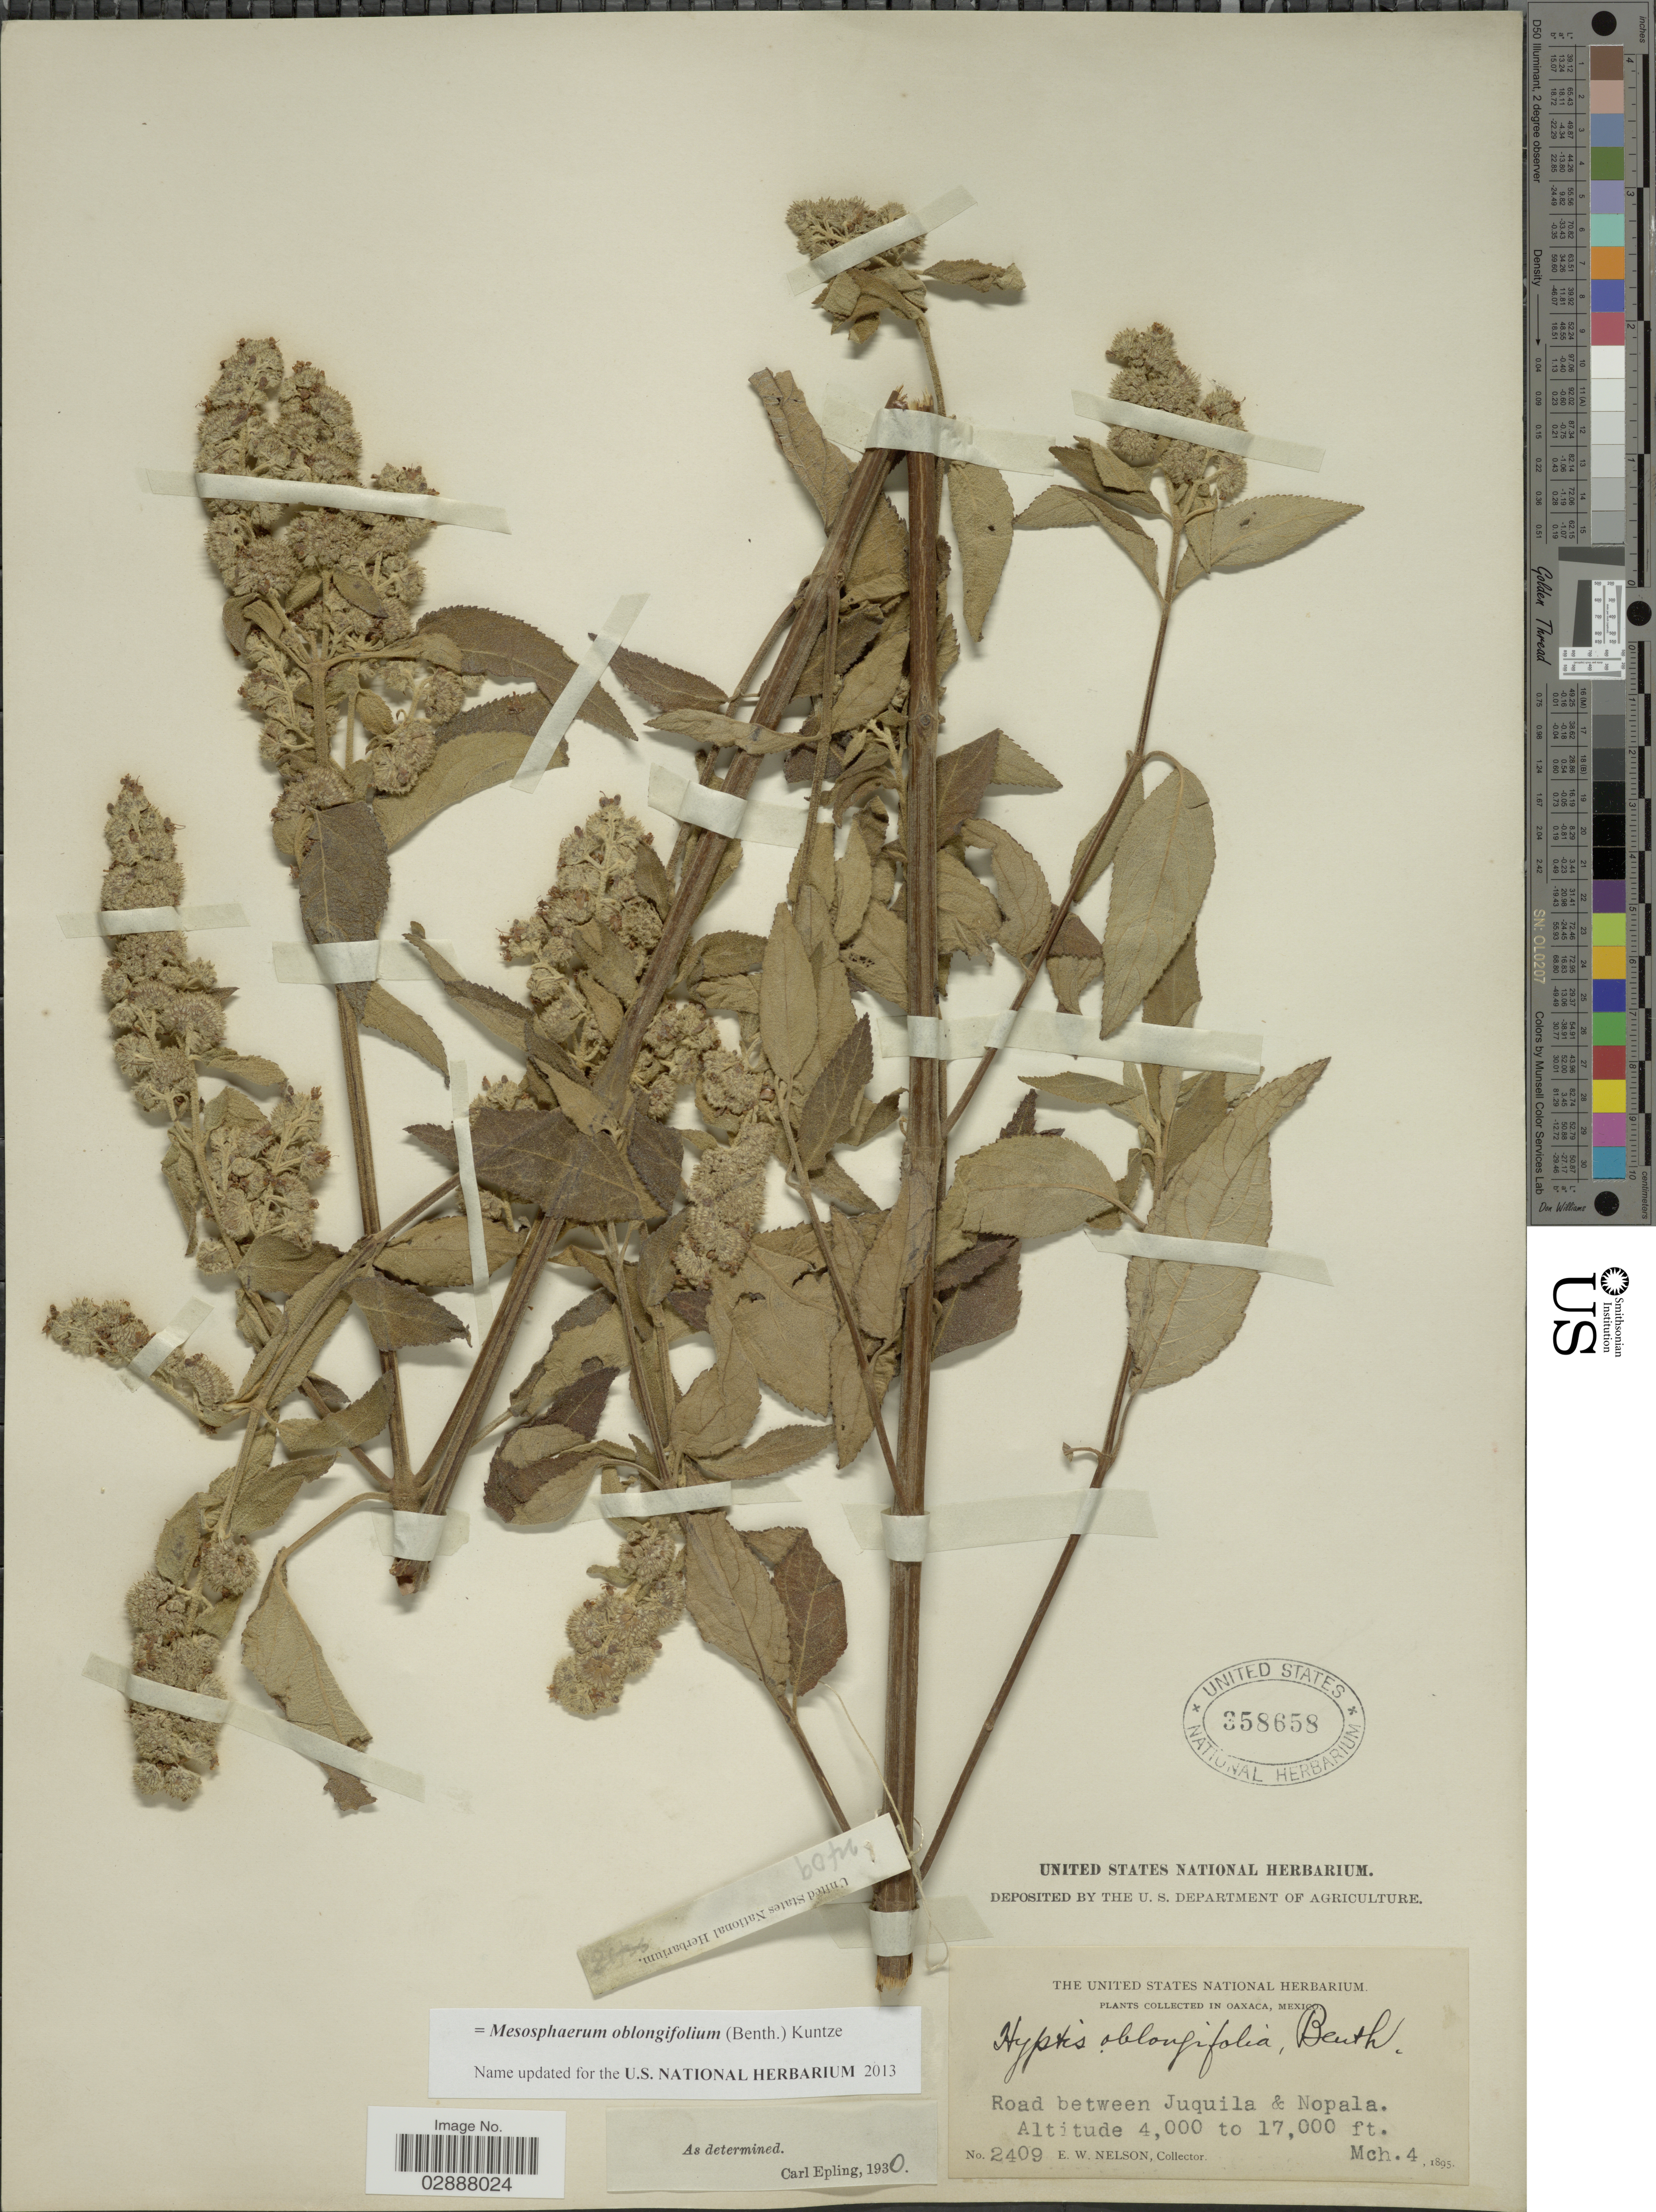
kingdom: Plantae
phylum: Tracheophyta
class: Magnoliopsida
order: Lamiales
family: Lamiaceae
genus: Mesosphaerum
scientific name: Mesosphaerum oblongifolium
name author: (Benth.) Kuntze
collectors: E. W. Nelson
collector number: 2409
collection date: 1895-03-04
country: Mexico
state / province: Oaxaca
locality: Road between Juquila & Nopala.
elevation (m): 1219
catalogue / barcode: US 358658